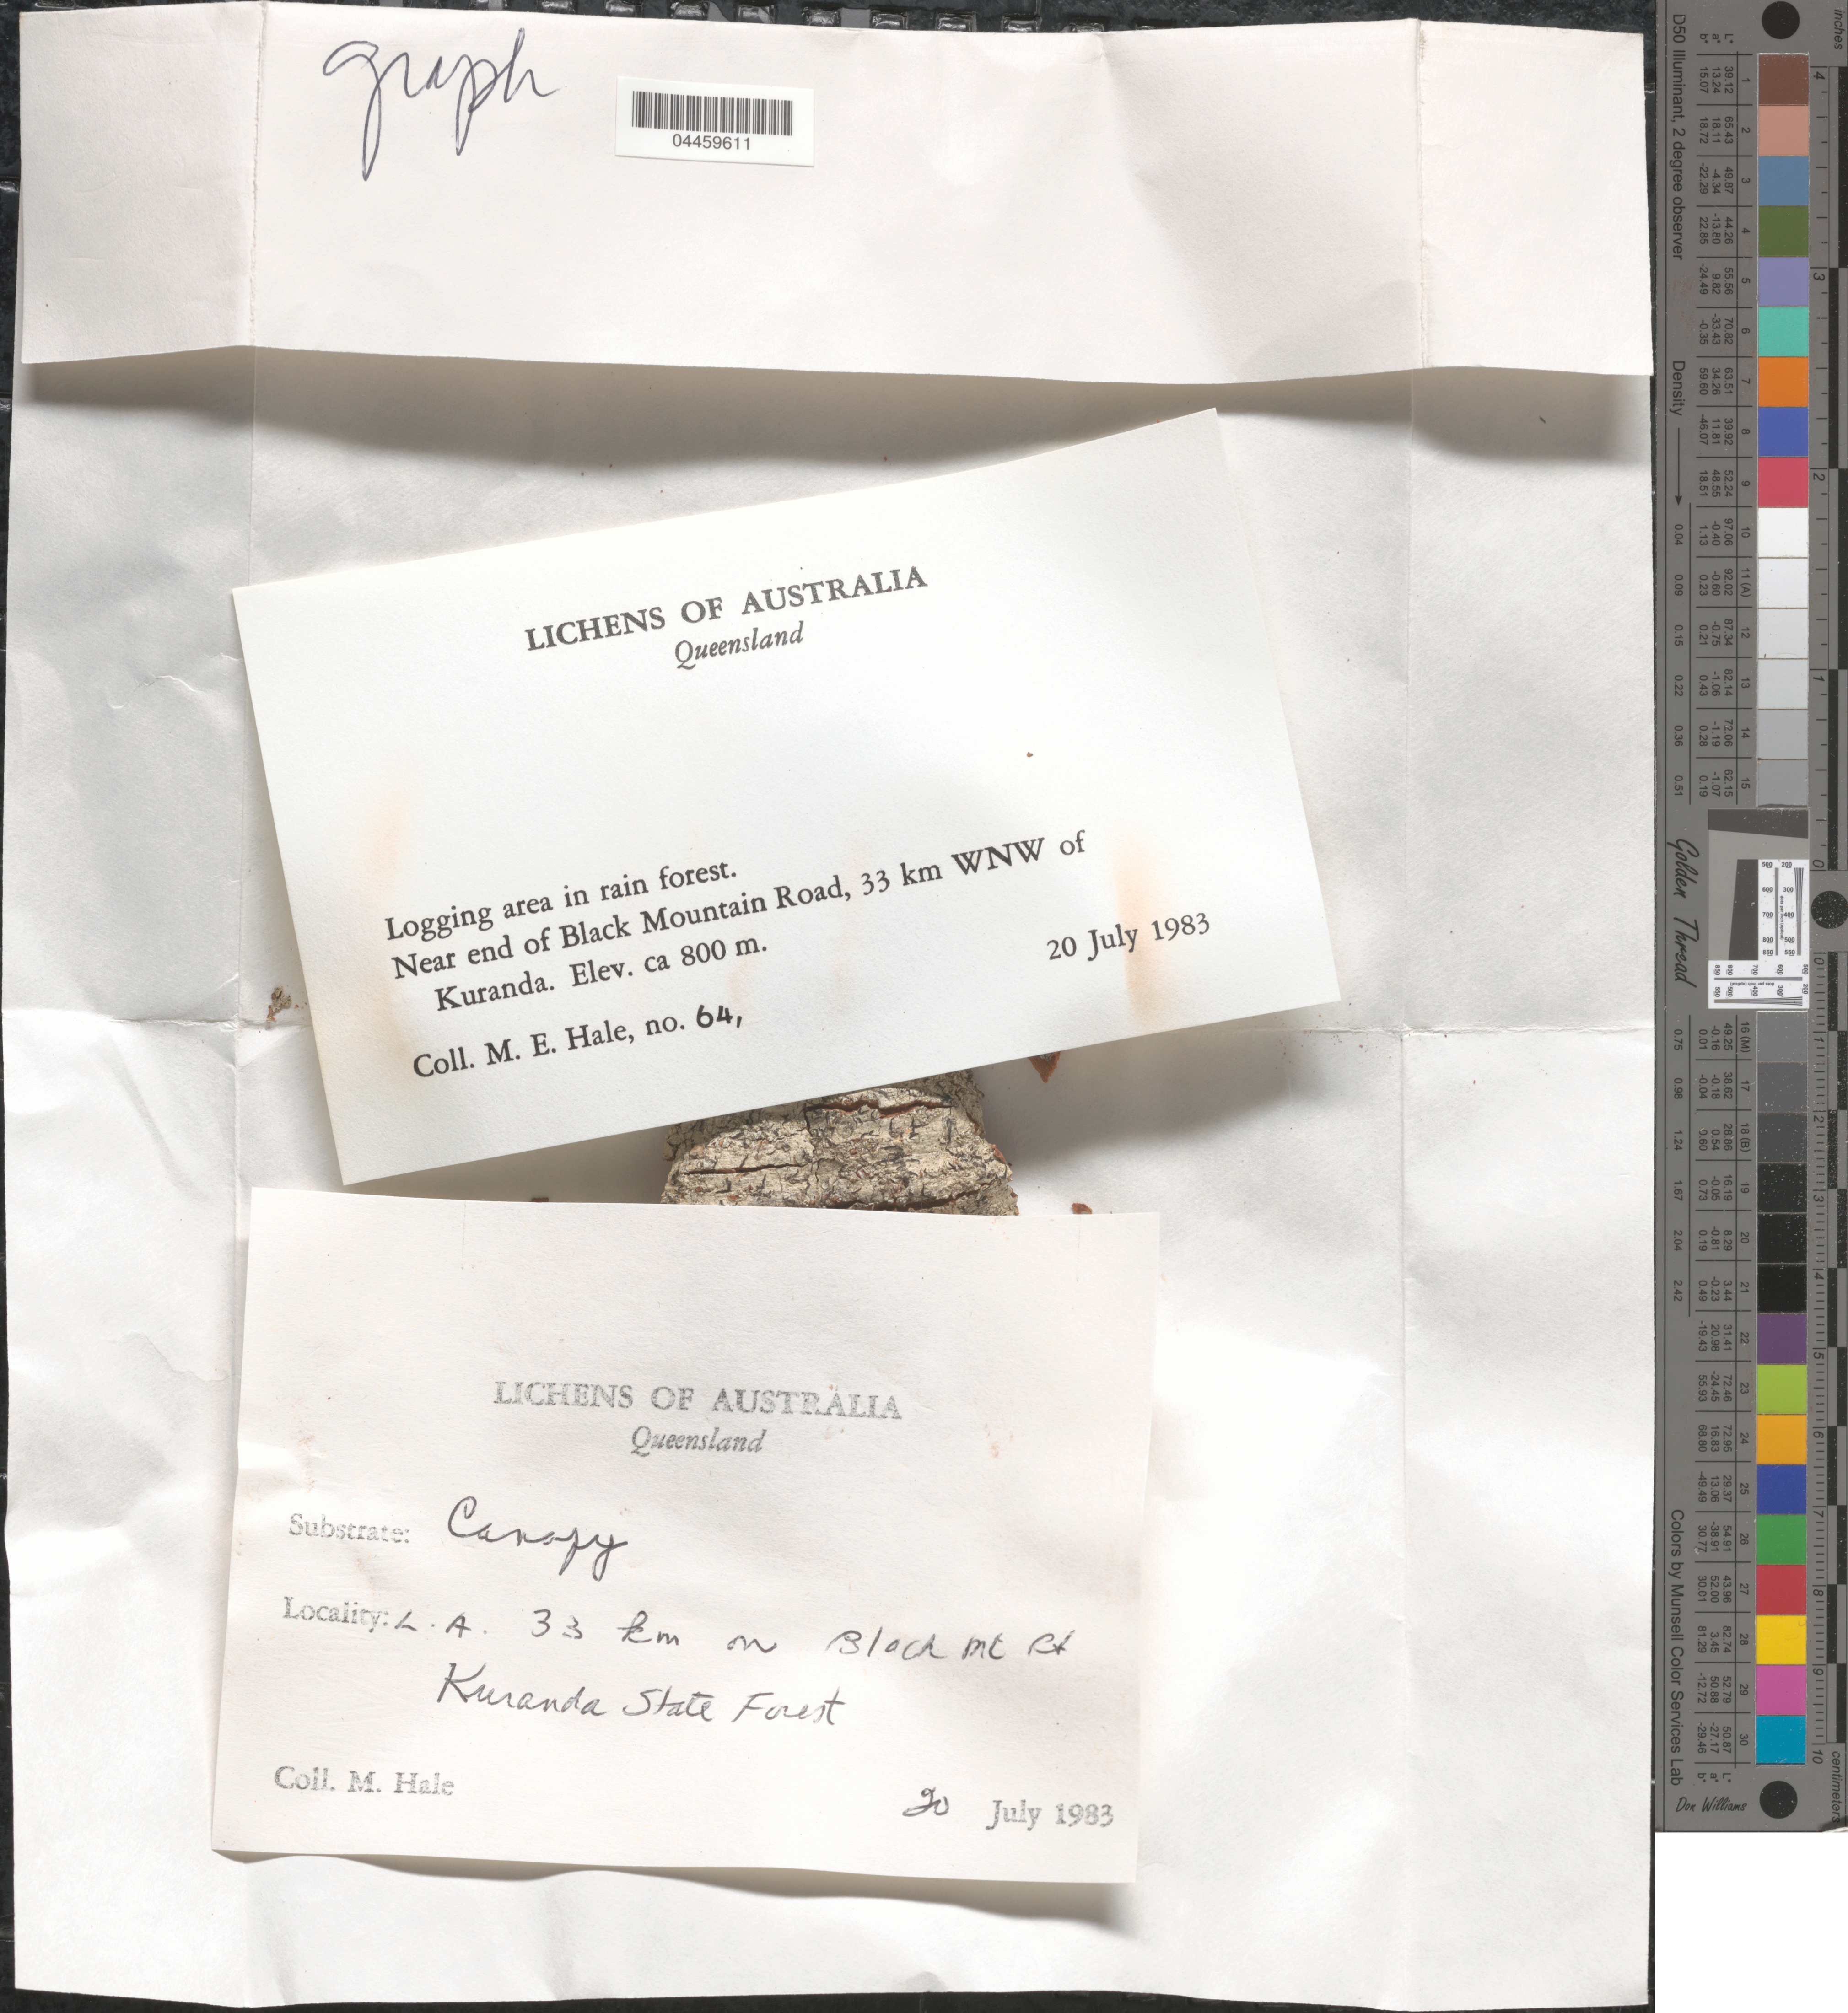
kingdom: Fungi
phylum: Ascomycota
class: Lecanoromycetes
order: Ostropales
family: Graphidaceae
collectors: M. Hale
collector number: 64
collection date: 1983-07-20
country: Australia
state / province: Queensland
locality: L.A. 33 km on Black Mt. rt Kuranda State Forest. Near end of Black Mountain Road, 33 km WNW of Kuranda.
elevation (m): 800